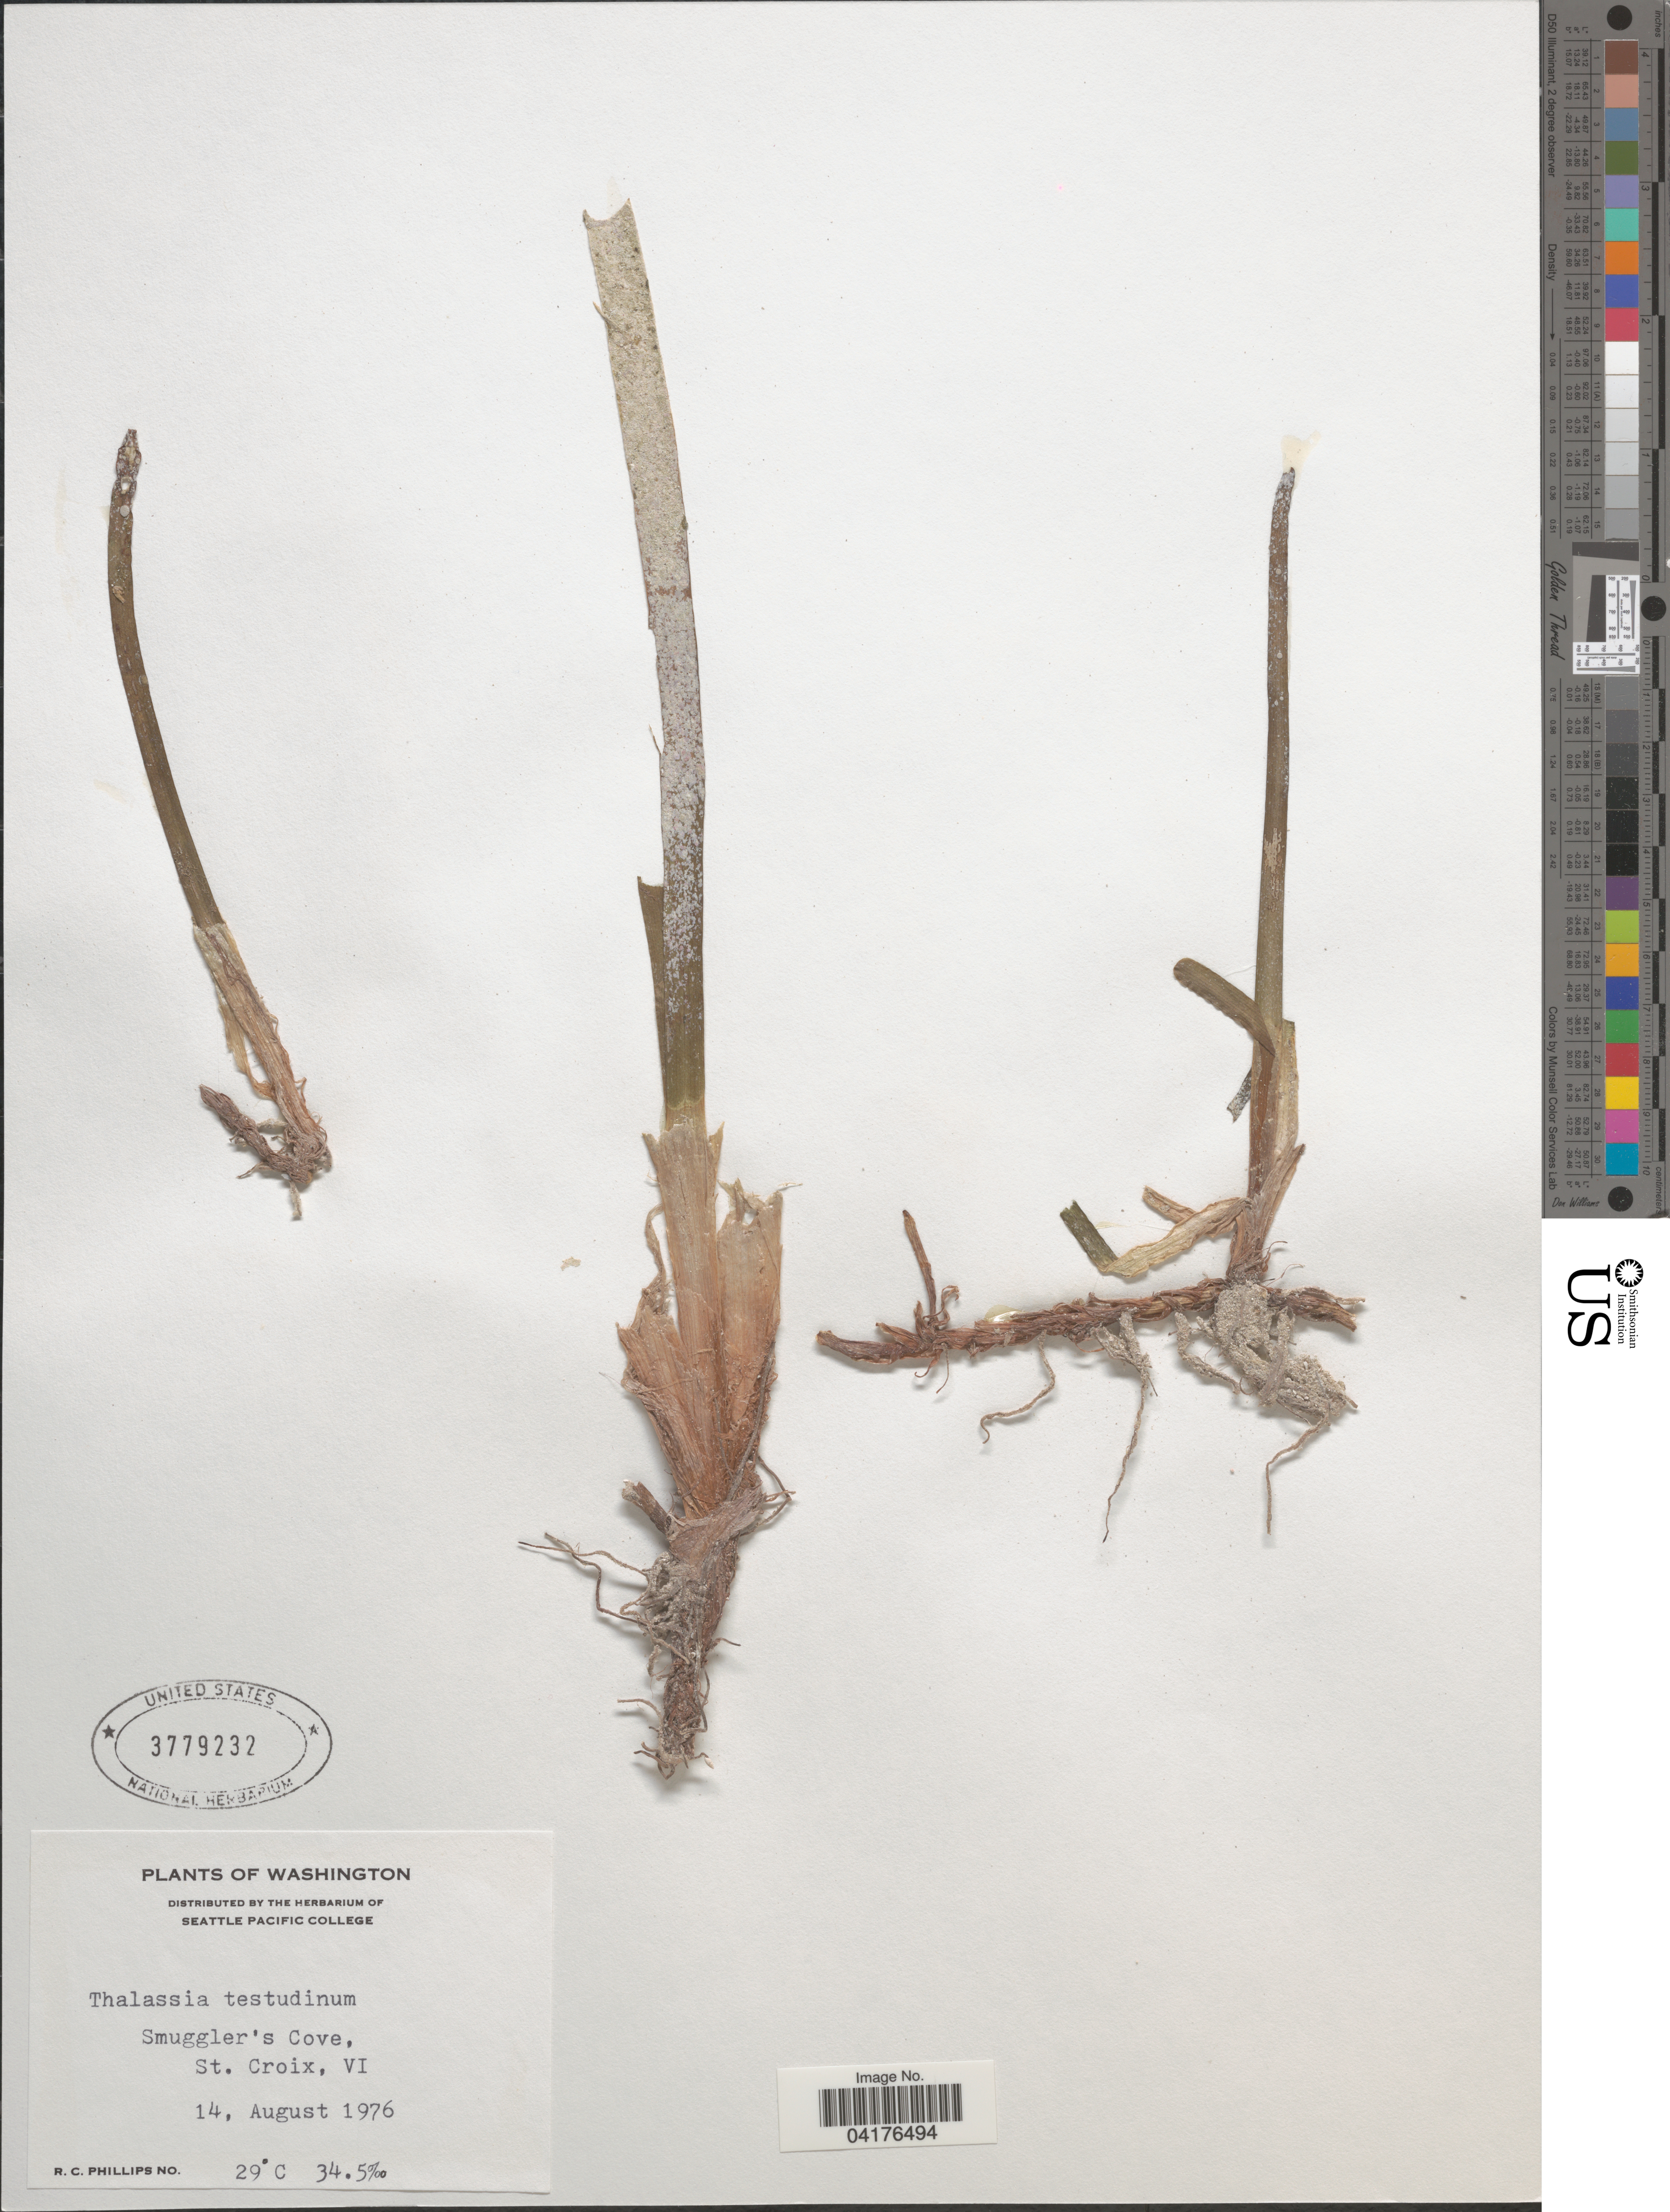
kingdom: Plantae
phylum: Tracheophyta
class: Liliopsida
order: Alismatales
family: Hydrocharitaceae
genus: Thalassia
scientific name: Thalassia testudinum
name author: Banks & Sol. ex K.D. Koenig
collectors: R. C. Phillips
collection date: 1976-08-14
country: U.S. Virgin Islands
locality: Smuggler's Cove, St. Croix, VI.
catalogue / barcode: US 3779232